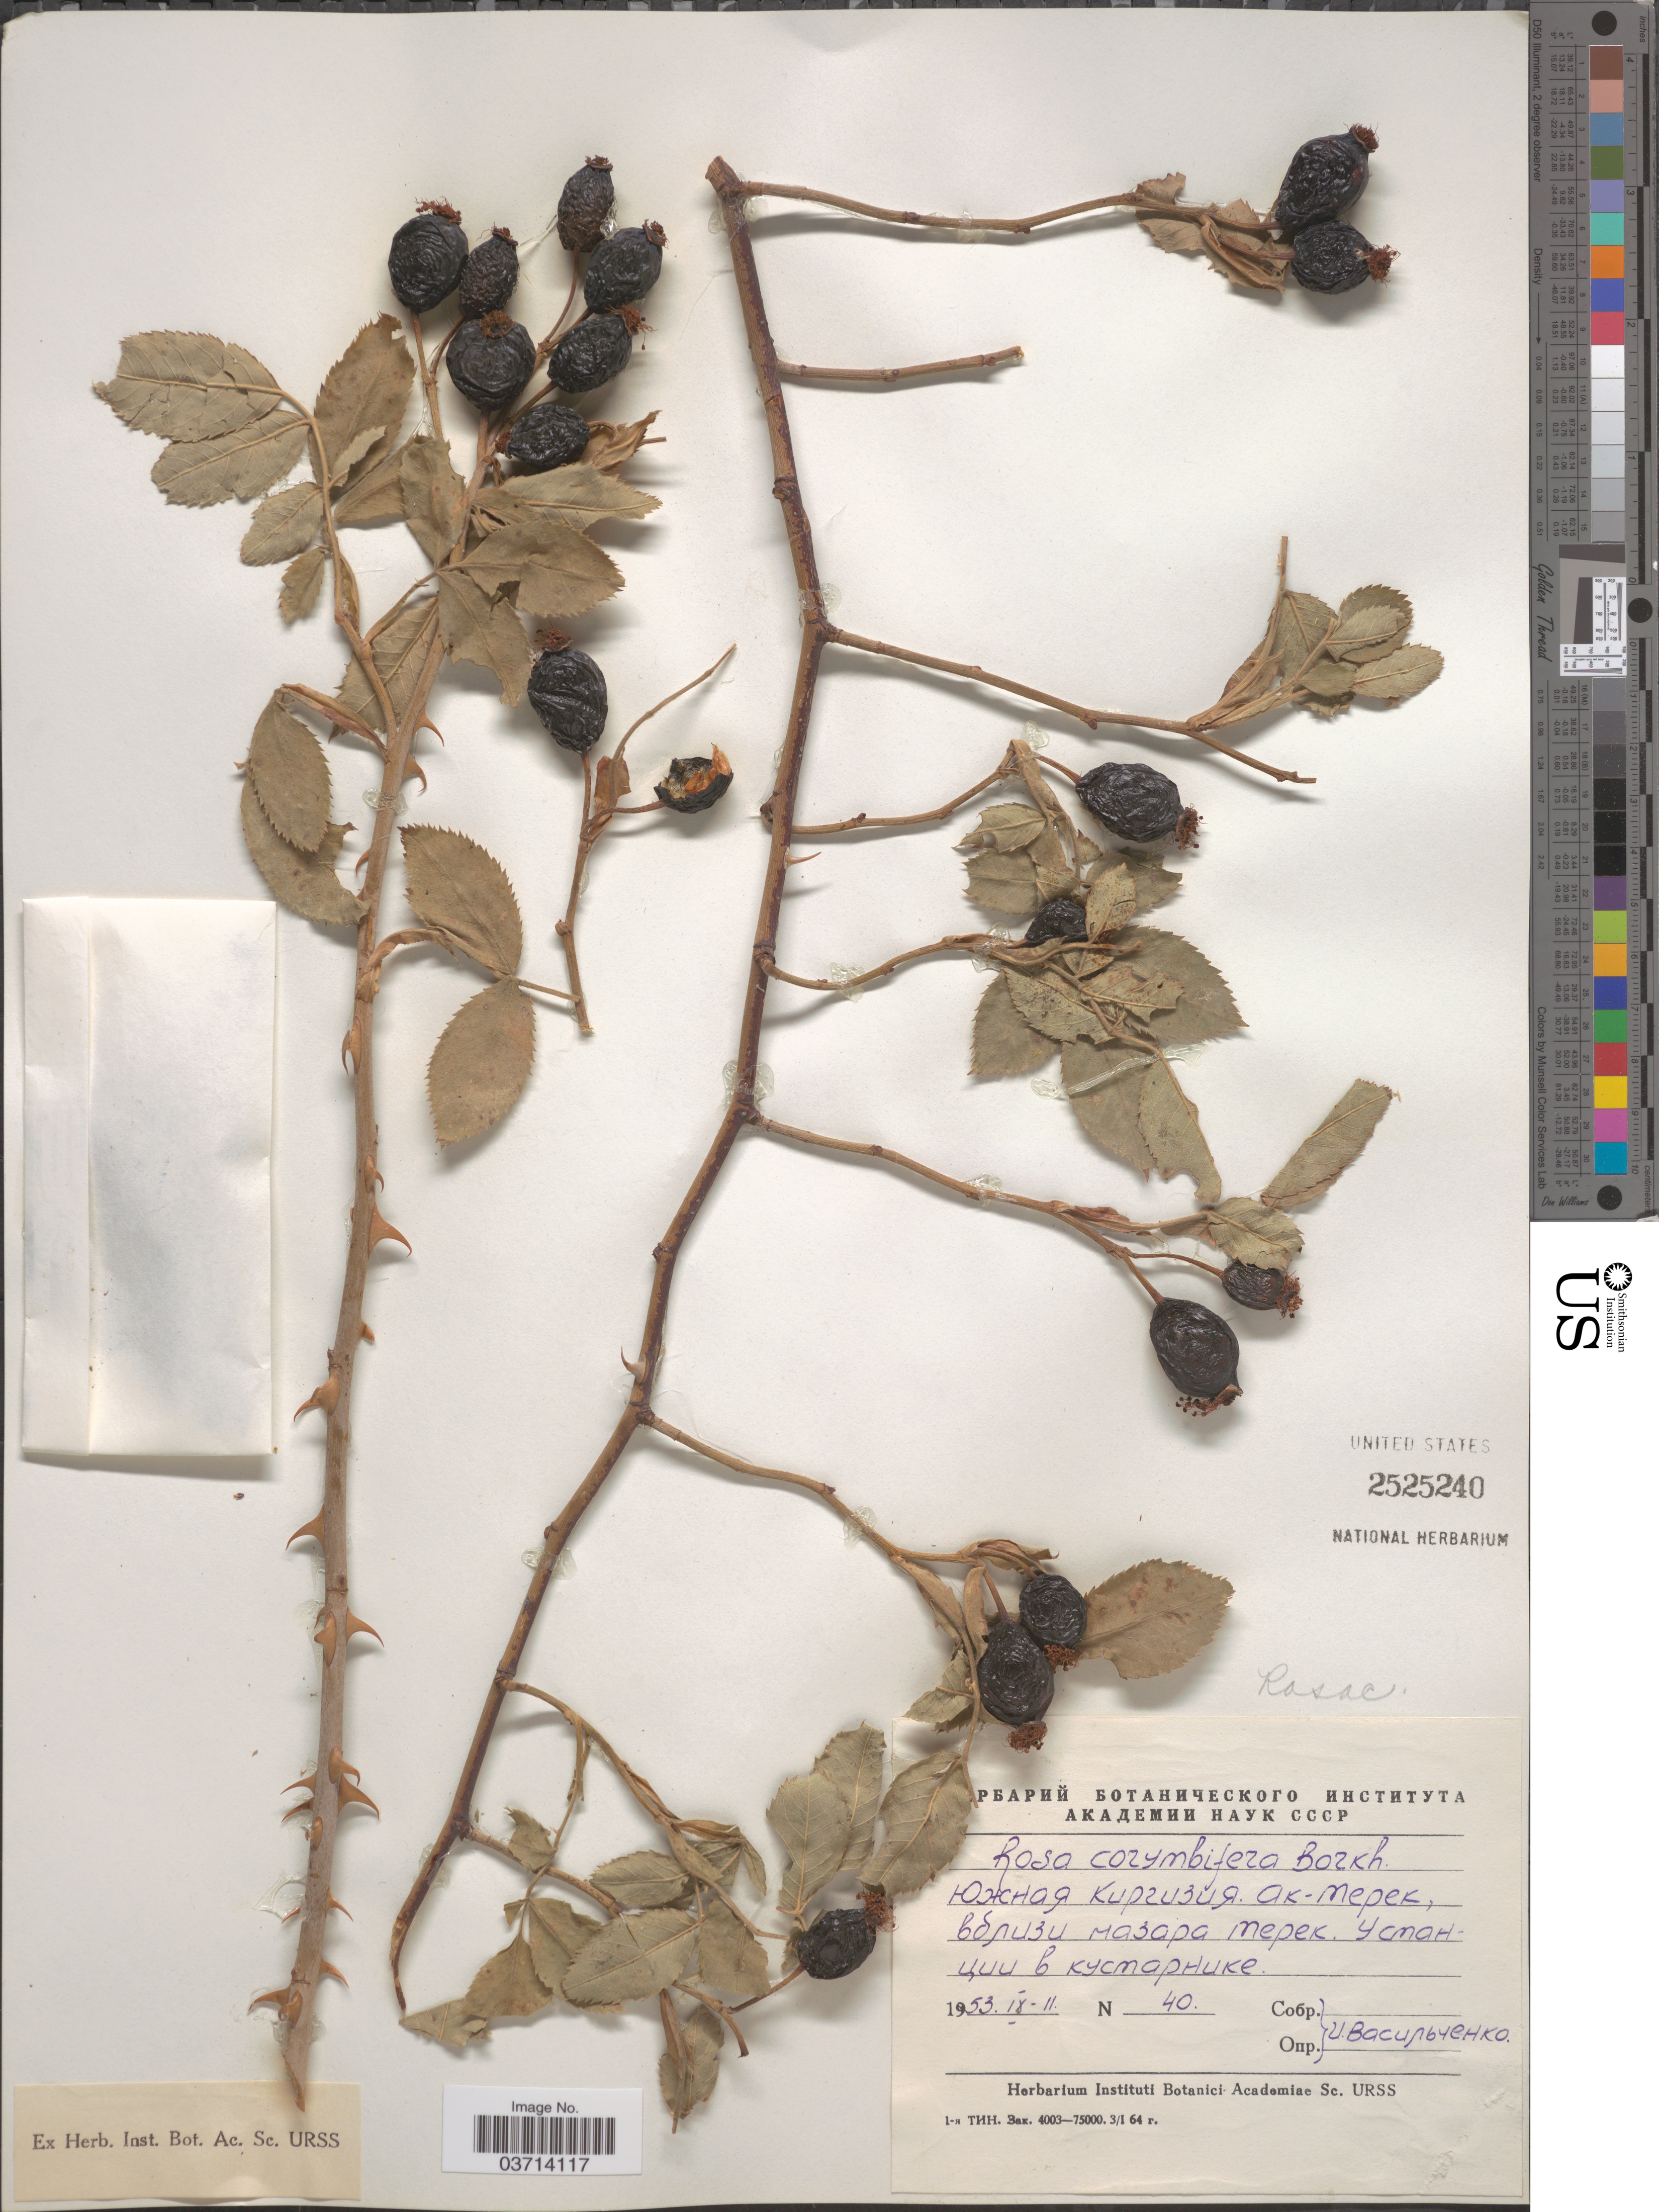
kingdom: Plantae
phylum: Tracheophyta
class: Magnoliopsida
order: Rosales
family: Rosaceae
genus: Rosa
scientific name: Rosa corymbifera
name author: Borkh.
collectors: I. Vasilchenko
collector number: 40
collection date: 1953-11-18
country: Kyrgyzstan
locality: Ak-Terek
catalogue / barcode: US 2525240